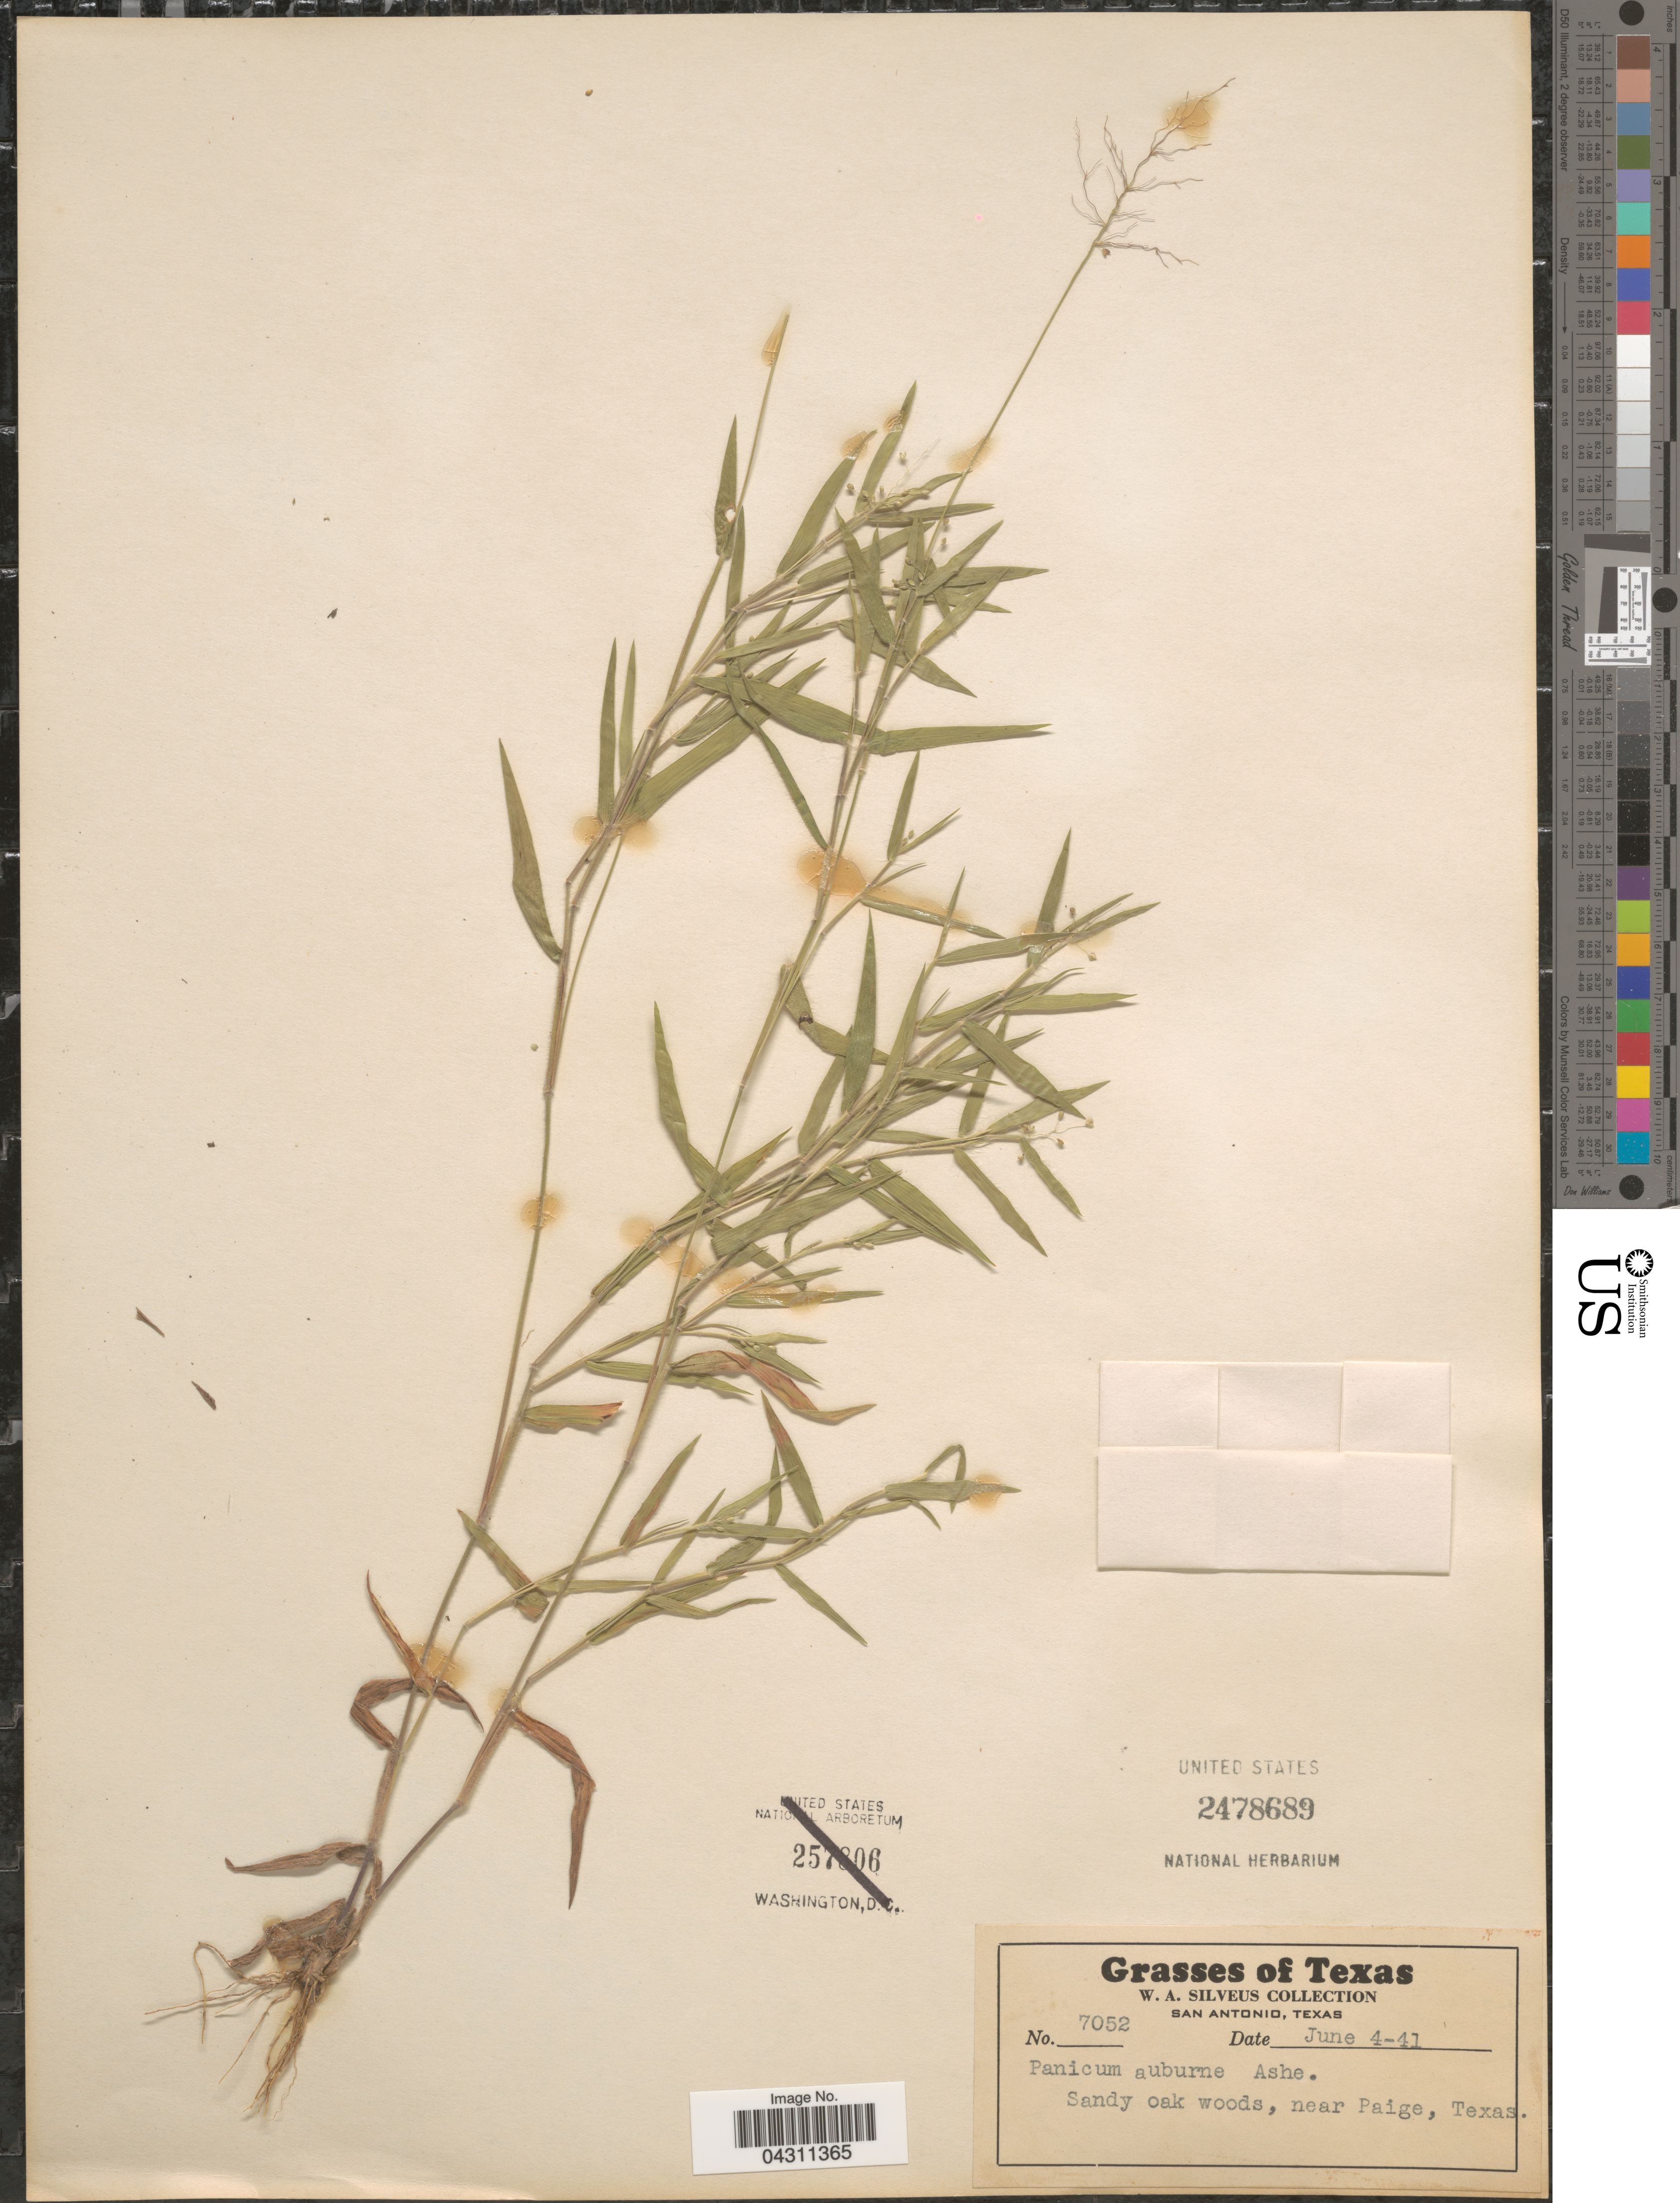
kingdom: Plantae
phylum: Tracheophyta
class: Liliopsida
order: Poales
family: Poaceae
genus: Dichanthelium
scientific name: Dichanthelium sphaerocarpon var. sphaerocarpon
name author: (Elliott) Gould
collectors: W. Silveus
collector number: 7052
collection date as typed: Transcribed d/m/y: 4/6/41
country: United States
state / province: Texas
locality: Sandy oak woods, near Paige.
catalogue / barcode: US 2478689